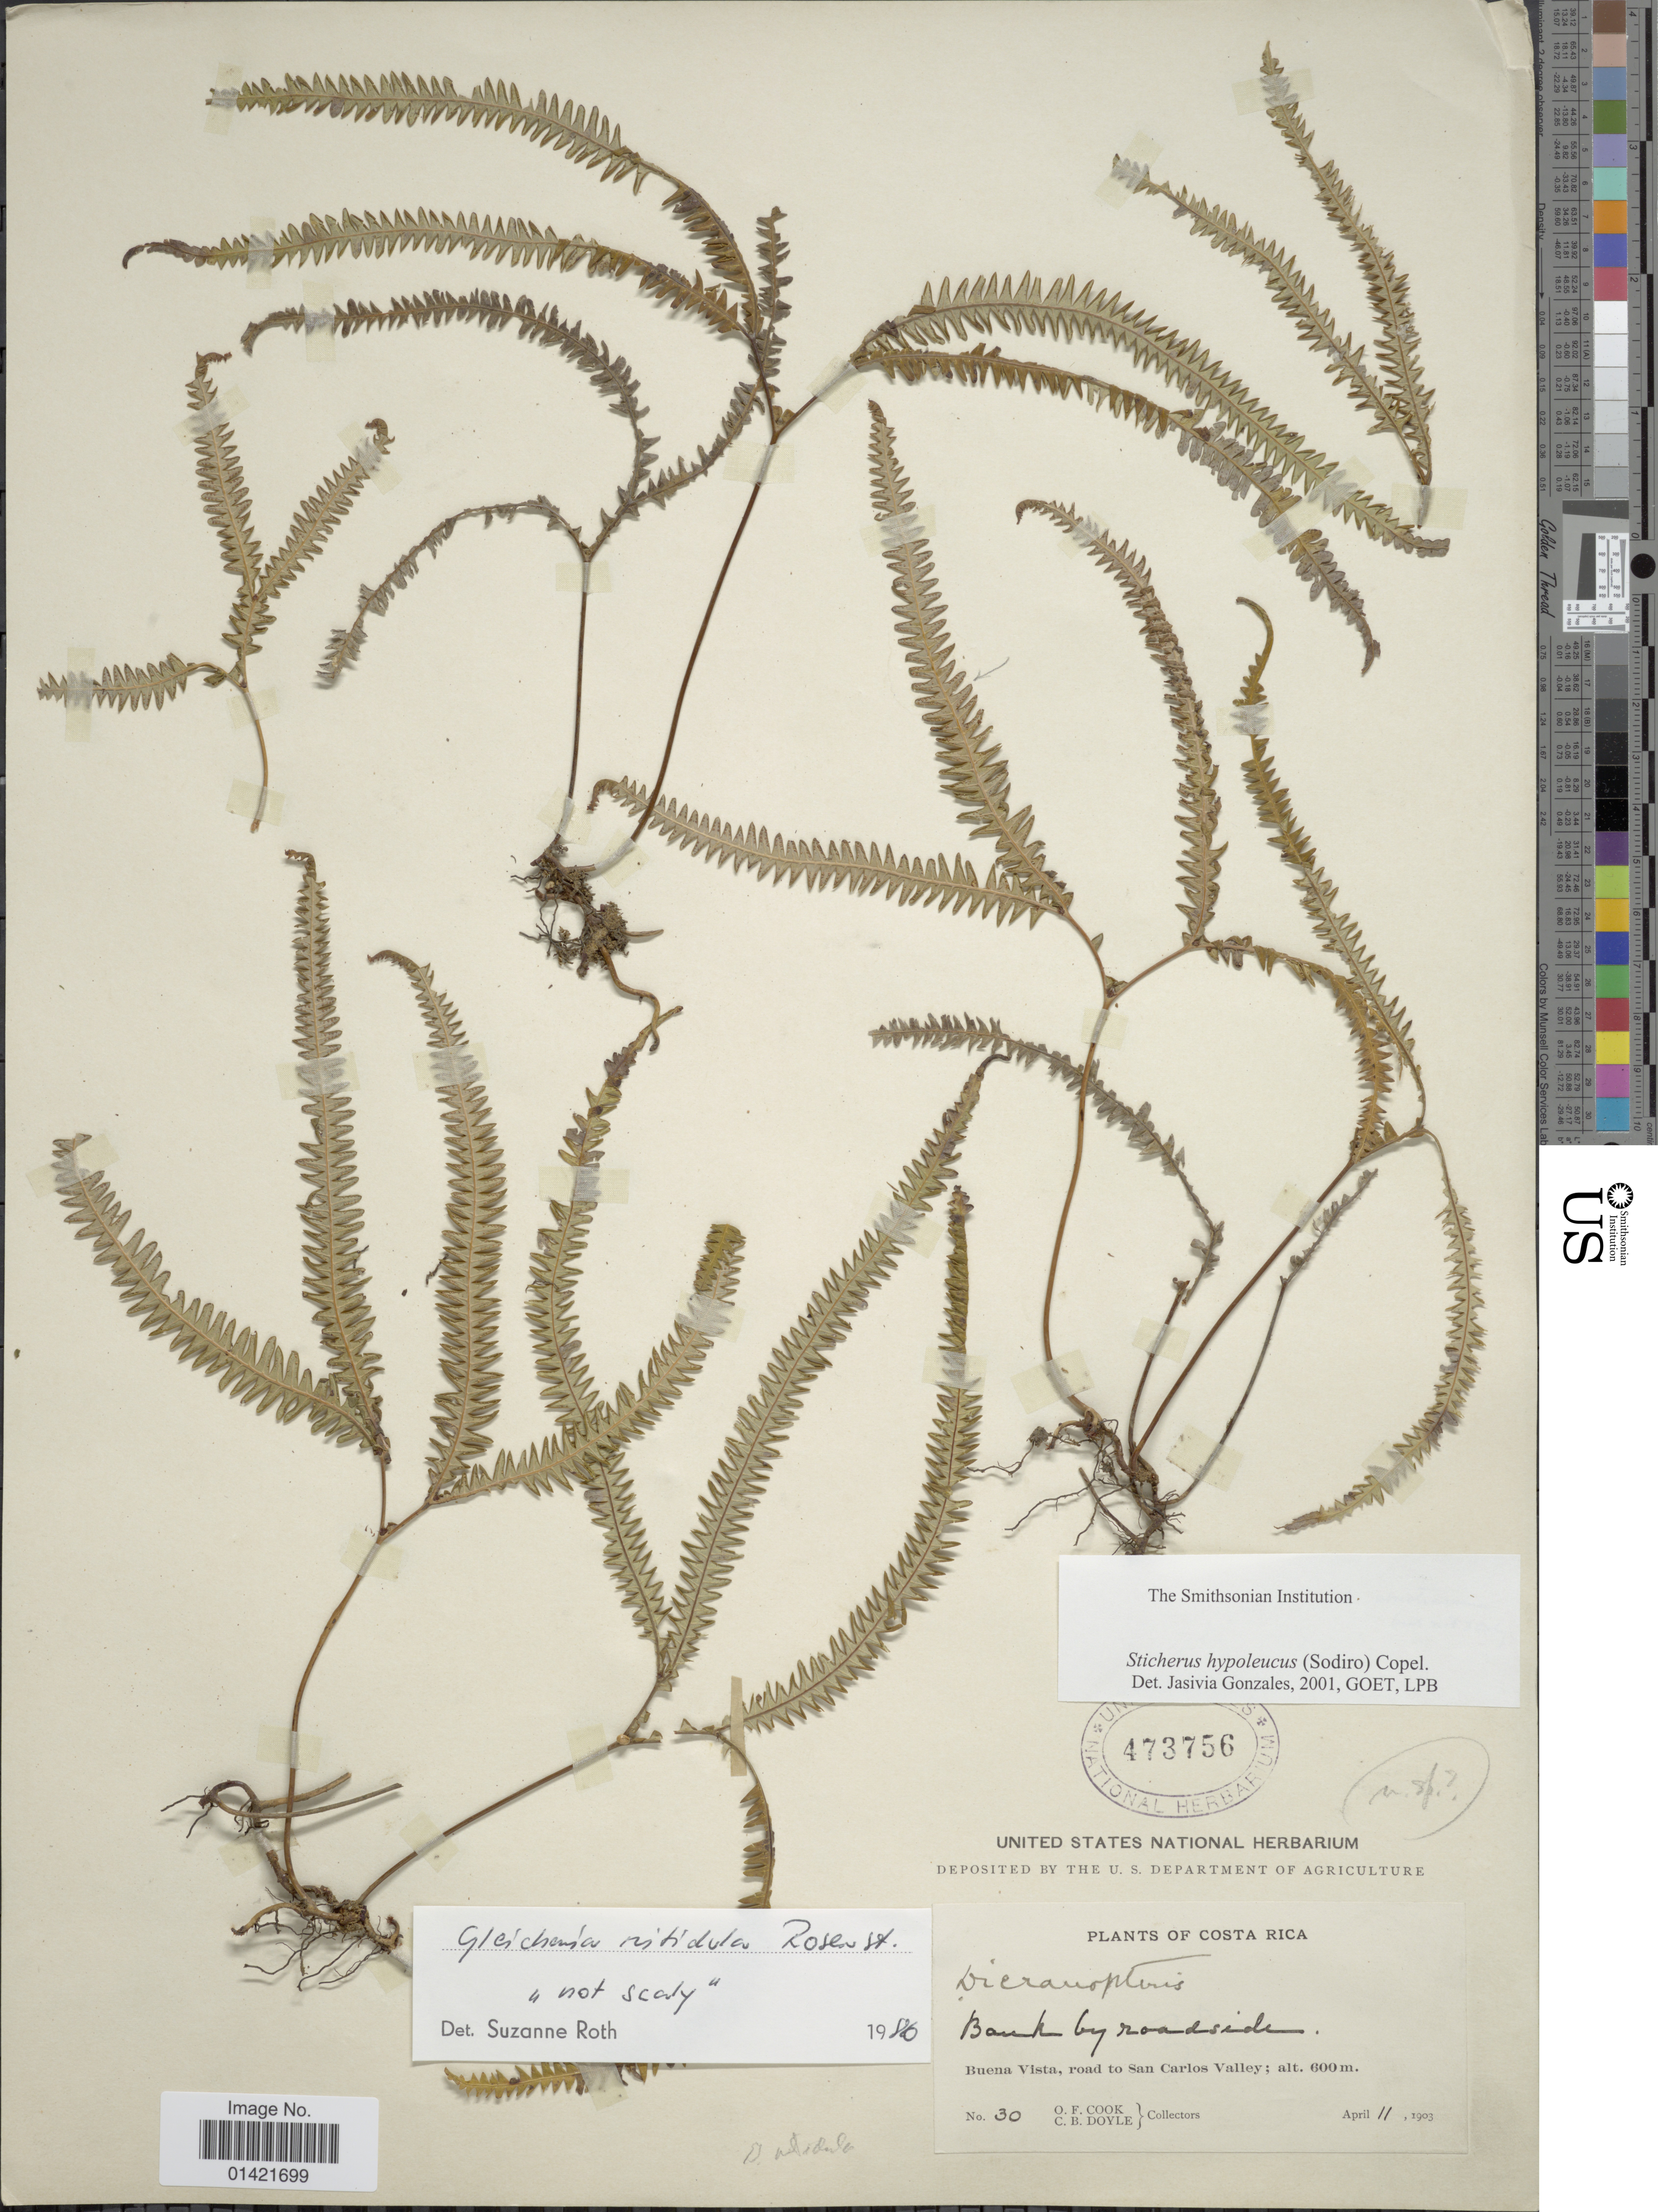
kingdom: Plantae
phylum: Tracheophyta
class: Polypodiopsida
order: Gleicheniales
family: Gleicheniaceae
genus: Sticherus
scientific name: Sticherus hypoleucus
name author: (Sodiro) Copel.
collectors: O. F. Cook & C. Doyle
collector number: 30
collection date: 1903-04-11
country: Costa Rica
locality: Buena Vista, road to San Carlos Valley. Bank by roadside.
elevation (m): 600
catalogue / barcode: US 473756